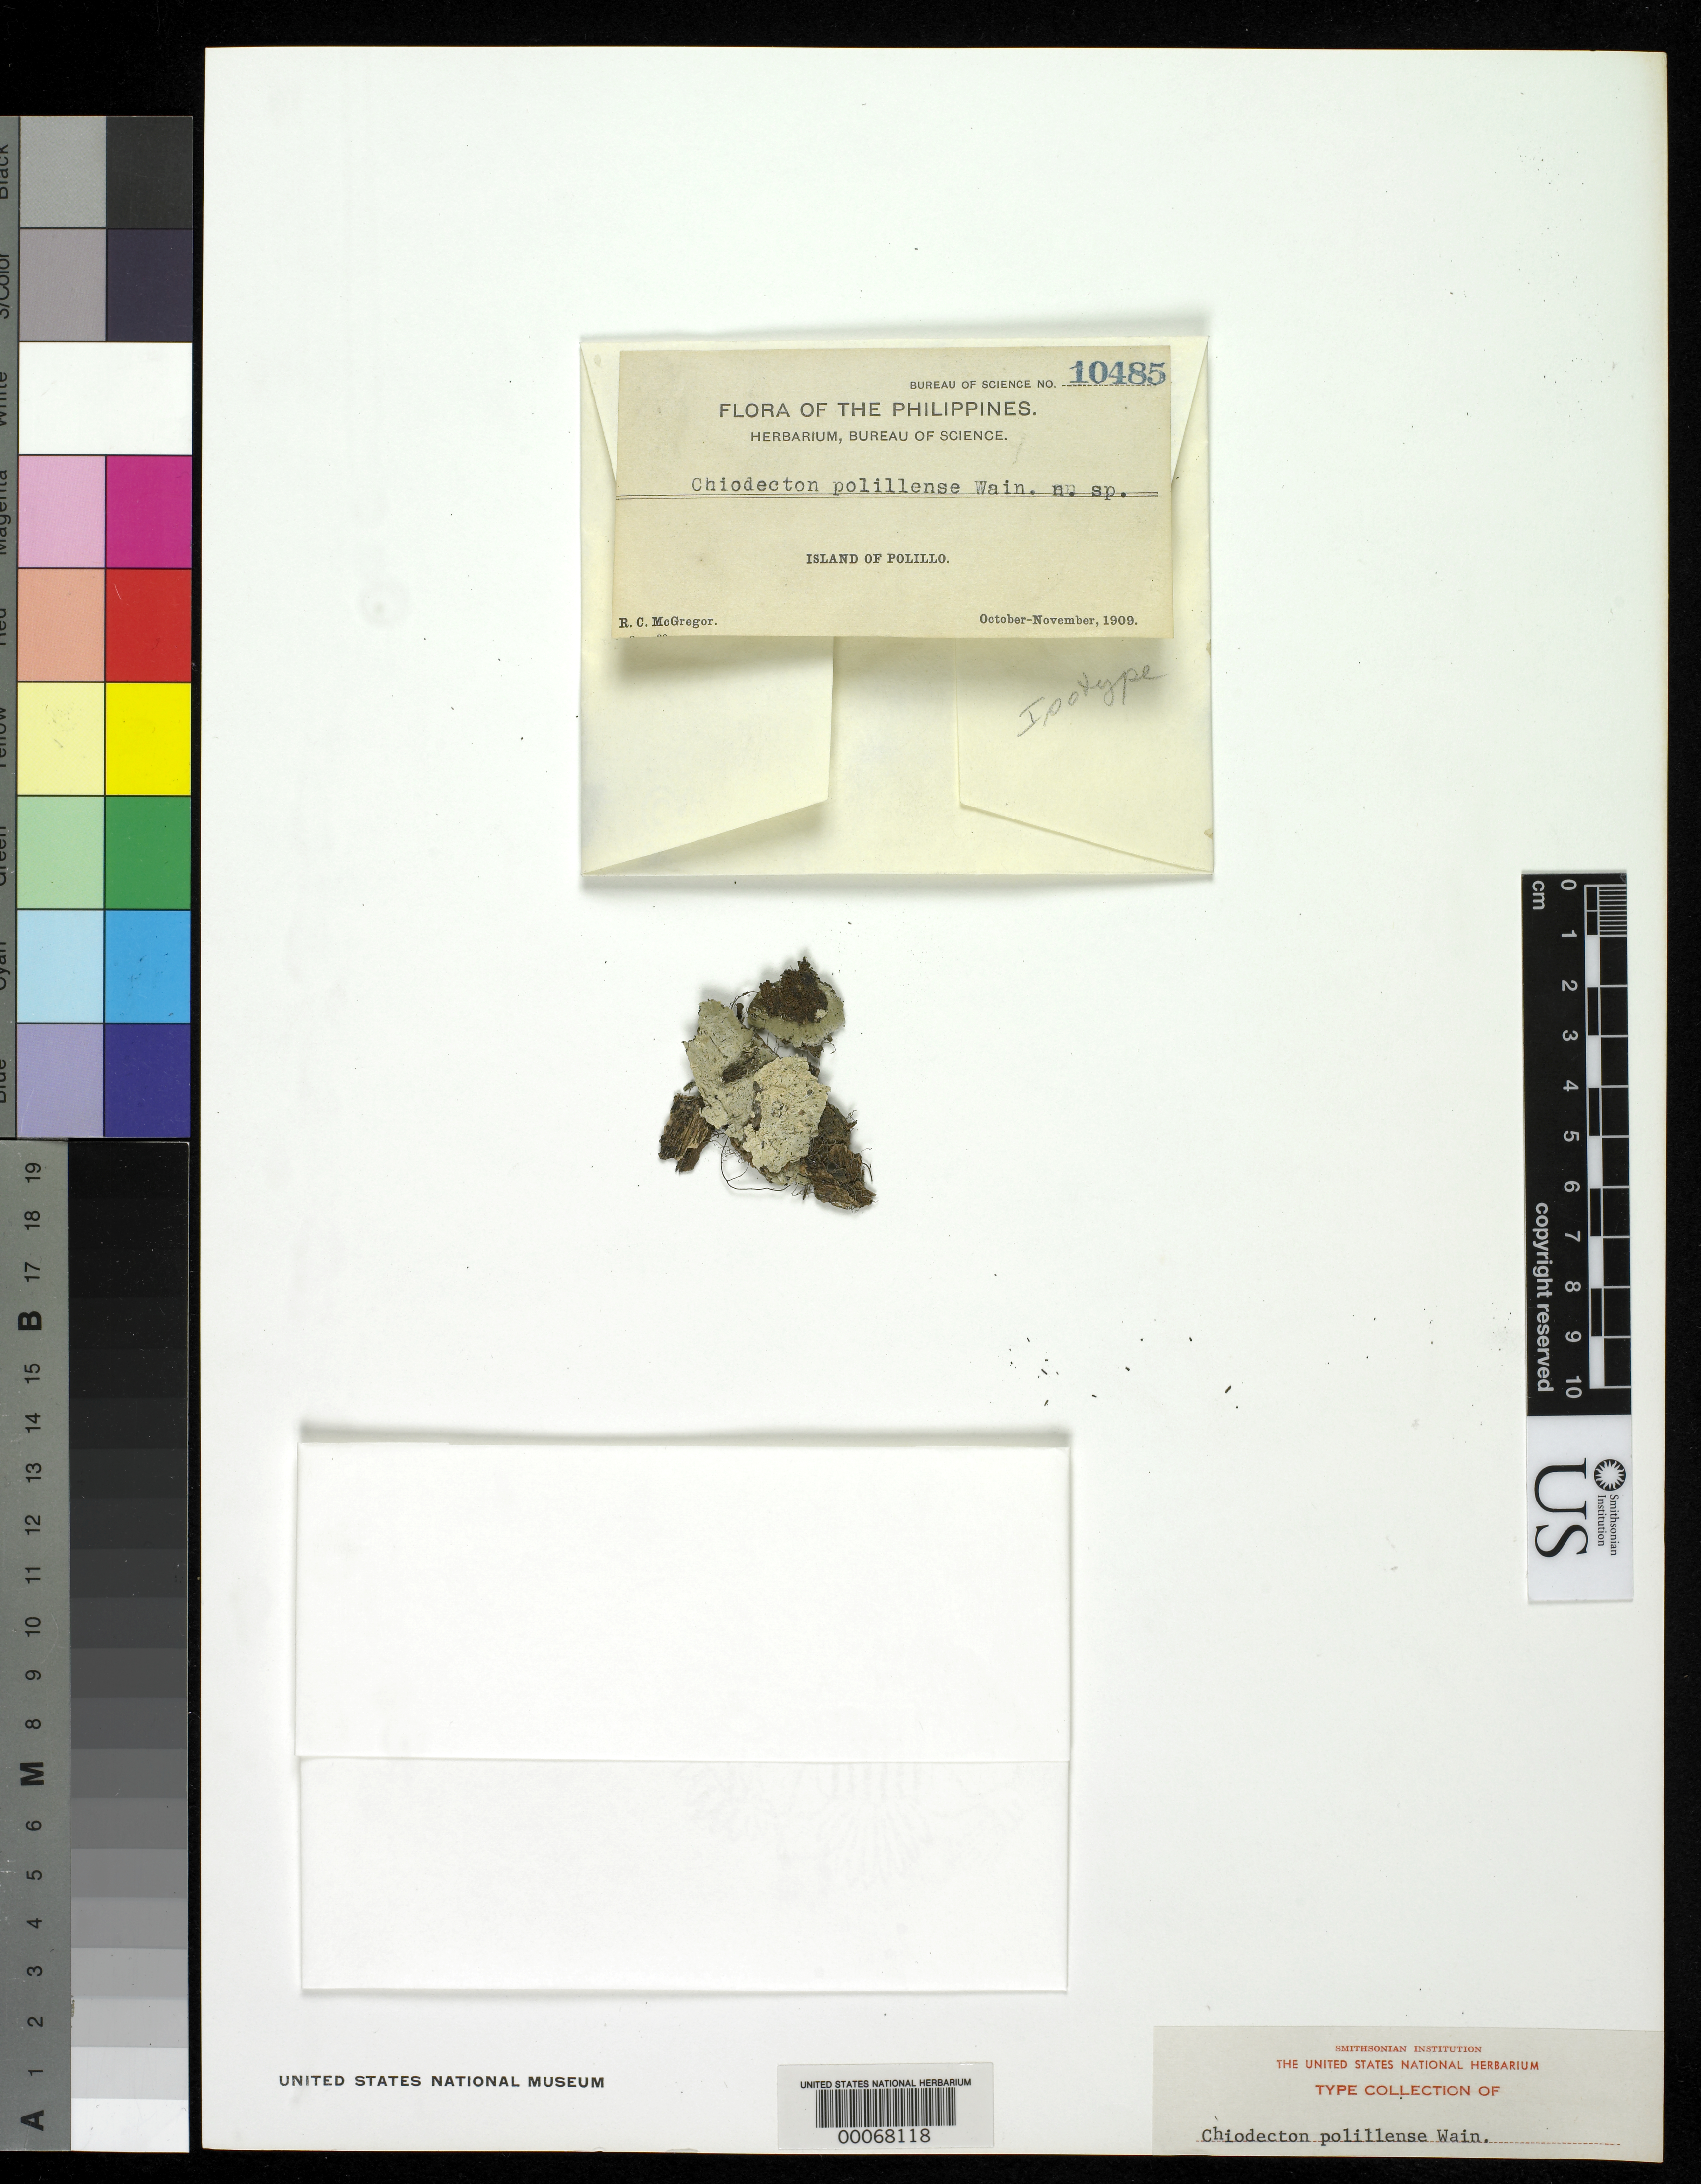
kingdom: Fungi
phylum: Ascomycota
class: Arthoniomycetes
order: Arthoniales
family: Roccellaceae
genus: Chiodecton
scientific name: Chiodecton polillense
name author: Vain.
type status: Isotype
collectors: R. C. McGregor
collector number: Bur. Sci. 14085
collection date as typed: Oct 1909 to -- Nov 1909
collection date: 1909-10/1909-11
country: Philippines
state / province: Calabarzon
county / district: Quezon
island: Luzon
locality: Polillo Isl.